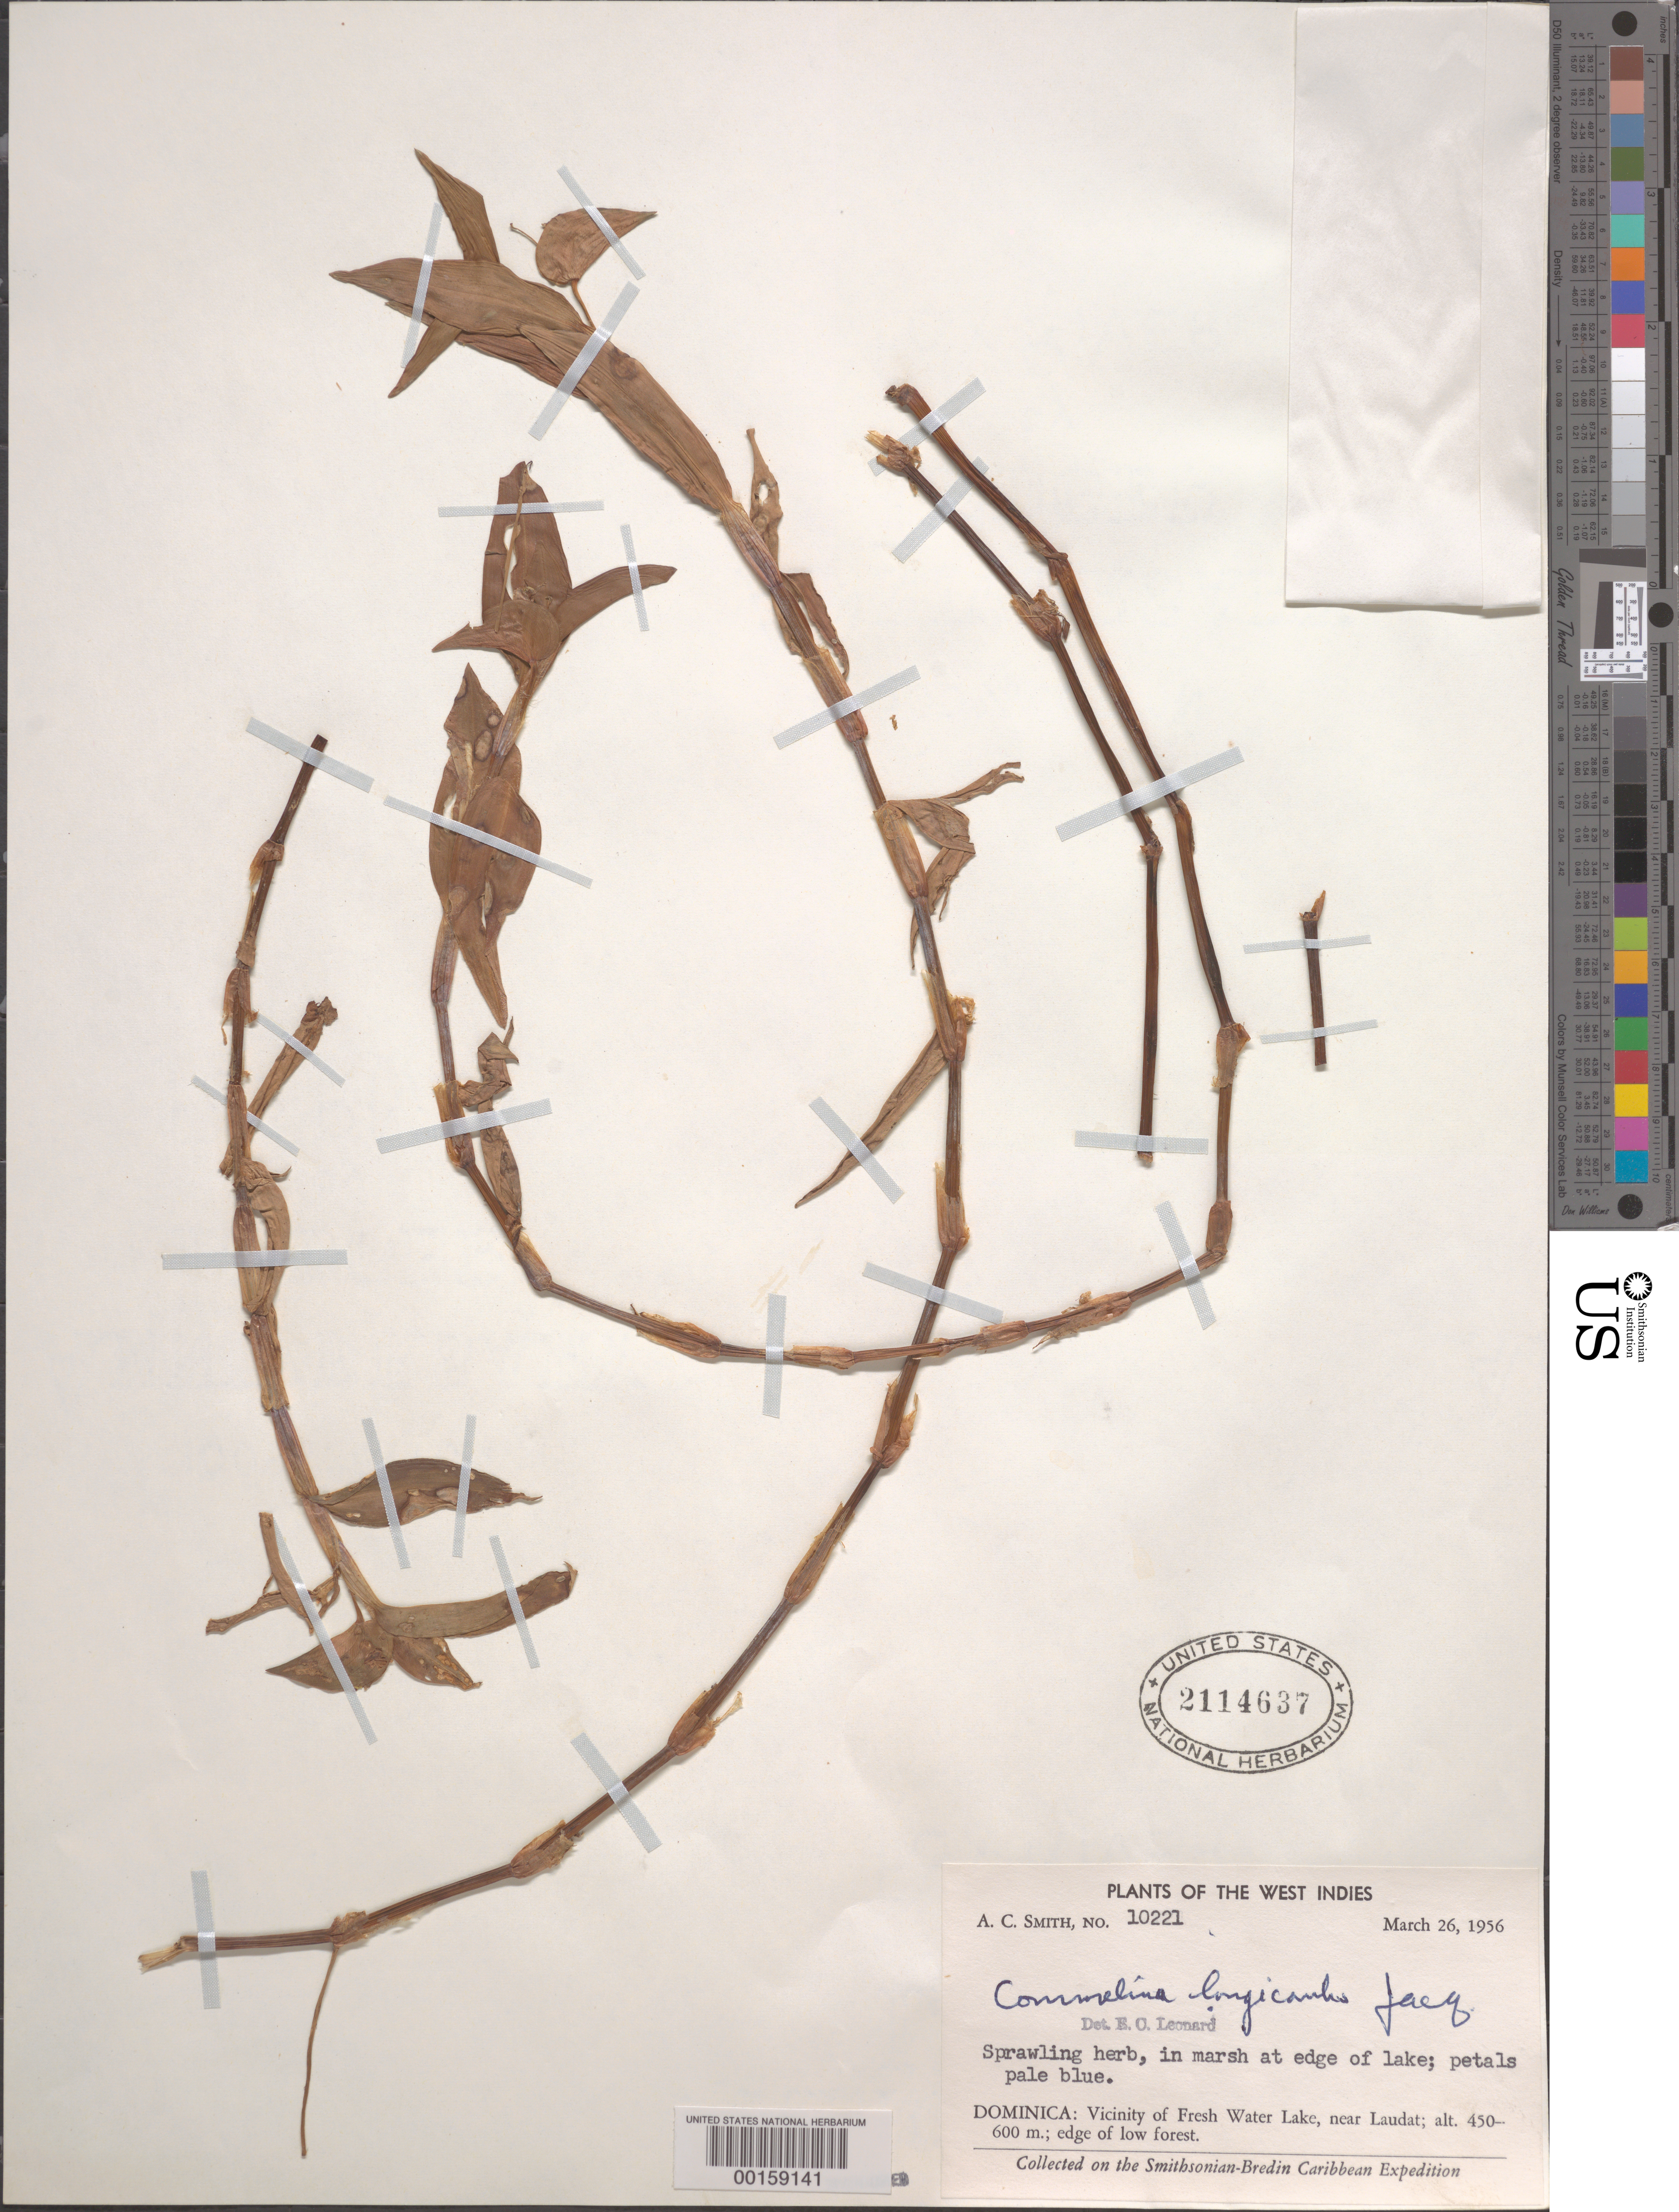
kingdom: Plantae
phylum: Tracheophyta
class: Liliopsida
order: Commelinales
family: Commelinaceae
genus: Commelina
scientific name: Commelina diffusa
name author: Burm. f.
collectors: A. C. Smith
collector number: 10221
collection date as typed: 26 Mar 1956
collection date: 1956-03-26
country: Dominica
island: Dominica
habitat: Marsh; at edge of lake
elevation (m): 450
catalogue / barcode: US 2114637